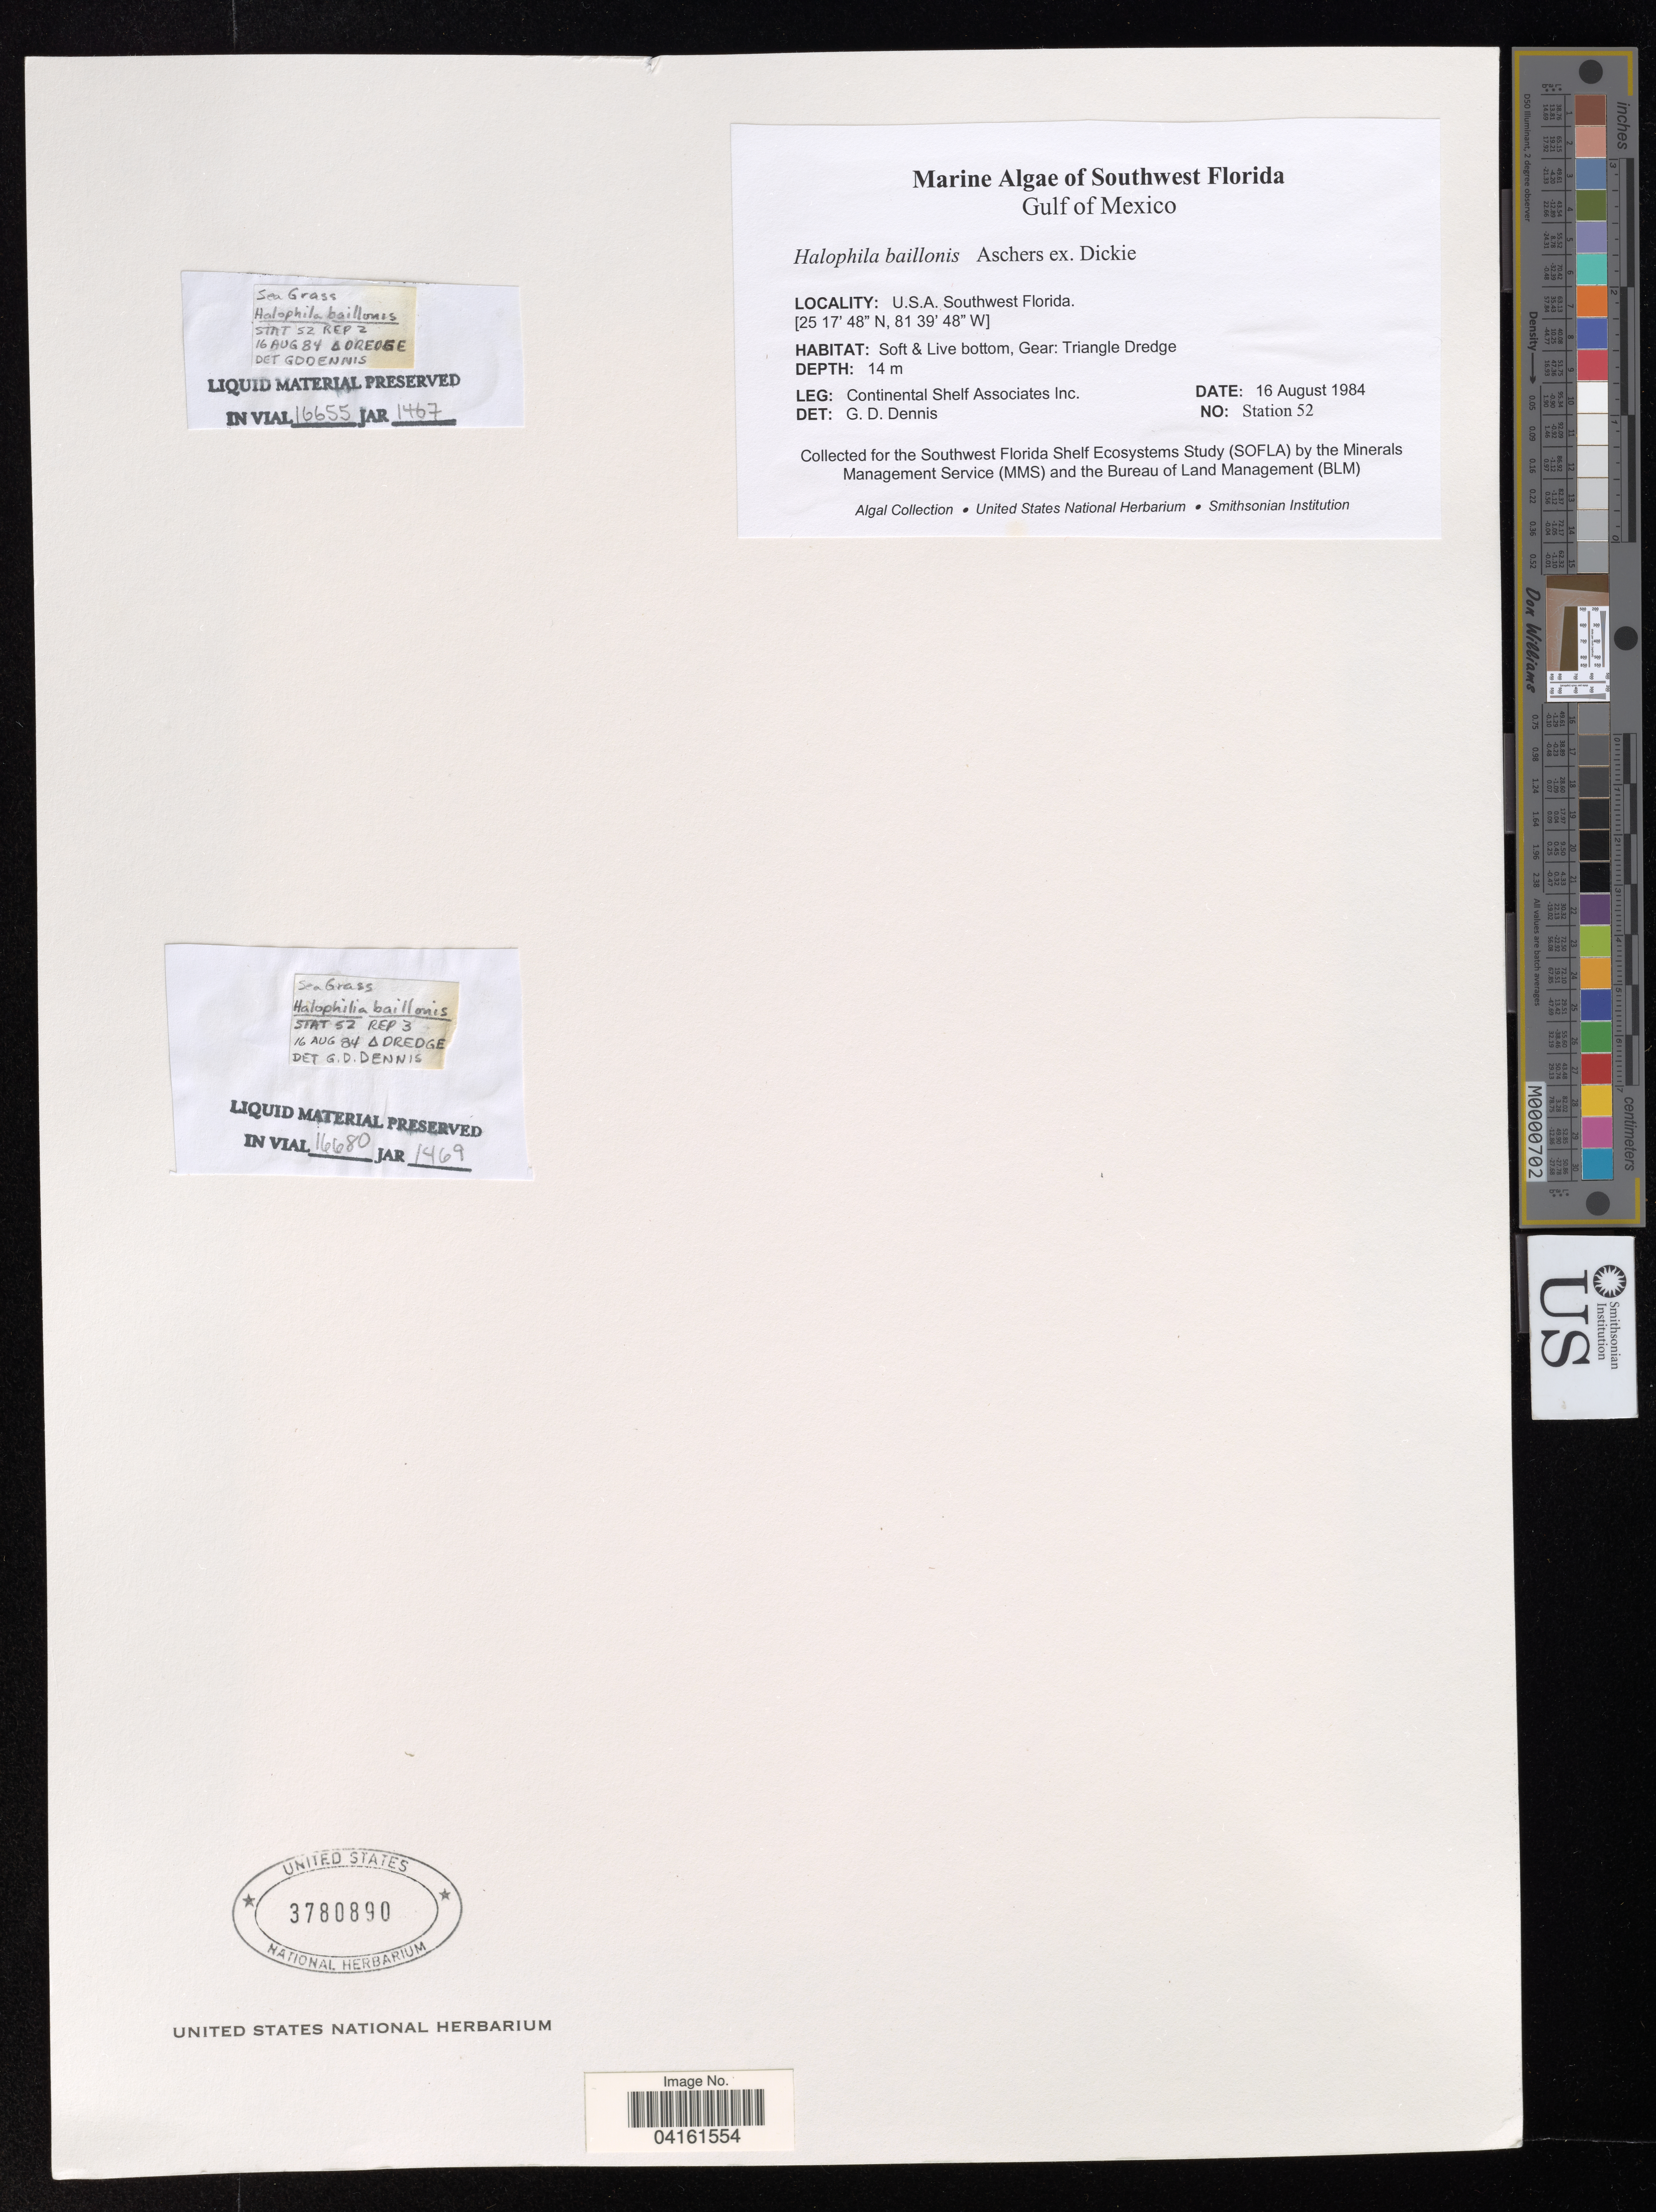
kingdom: Plantae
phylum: Tracheophyta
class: Liliopsida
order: Alismatales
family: Hydrocharitaceae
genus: Halophila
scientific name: Halophila baillonis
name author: Asch. ex Dickie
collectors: Continental Shelf Associates Inc.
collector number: Station 52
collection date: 1984-08-16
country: United States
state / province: Florida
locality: Southwest Florida. Gulf of Mexico.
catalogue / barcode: US 3780890